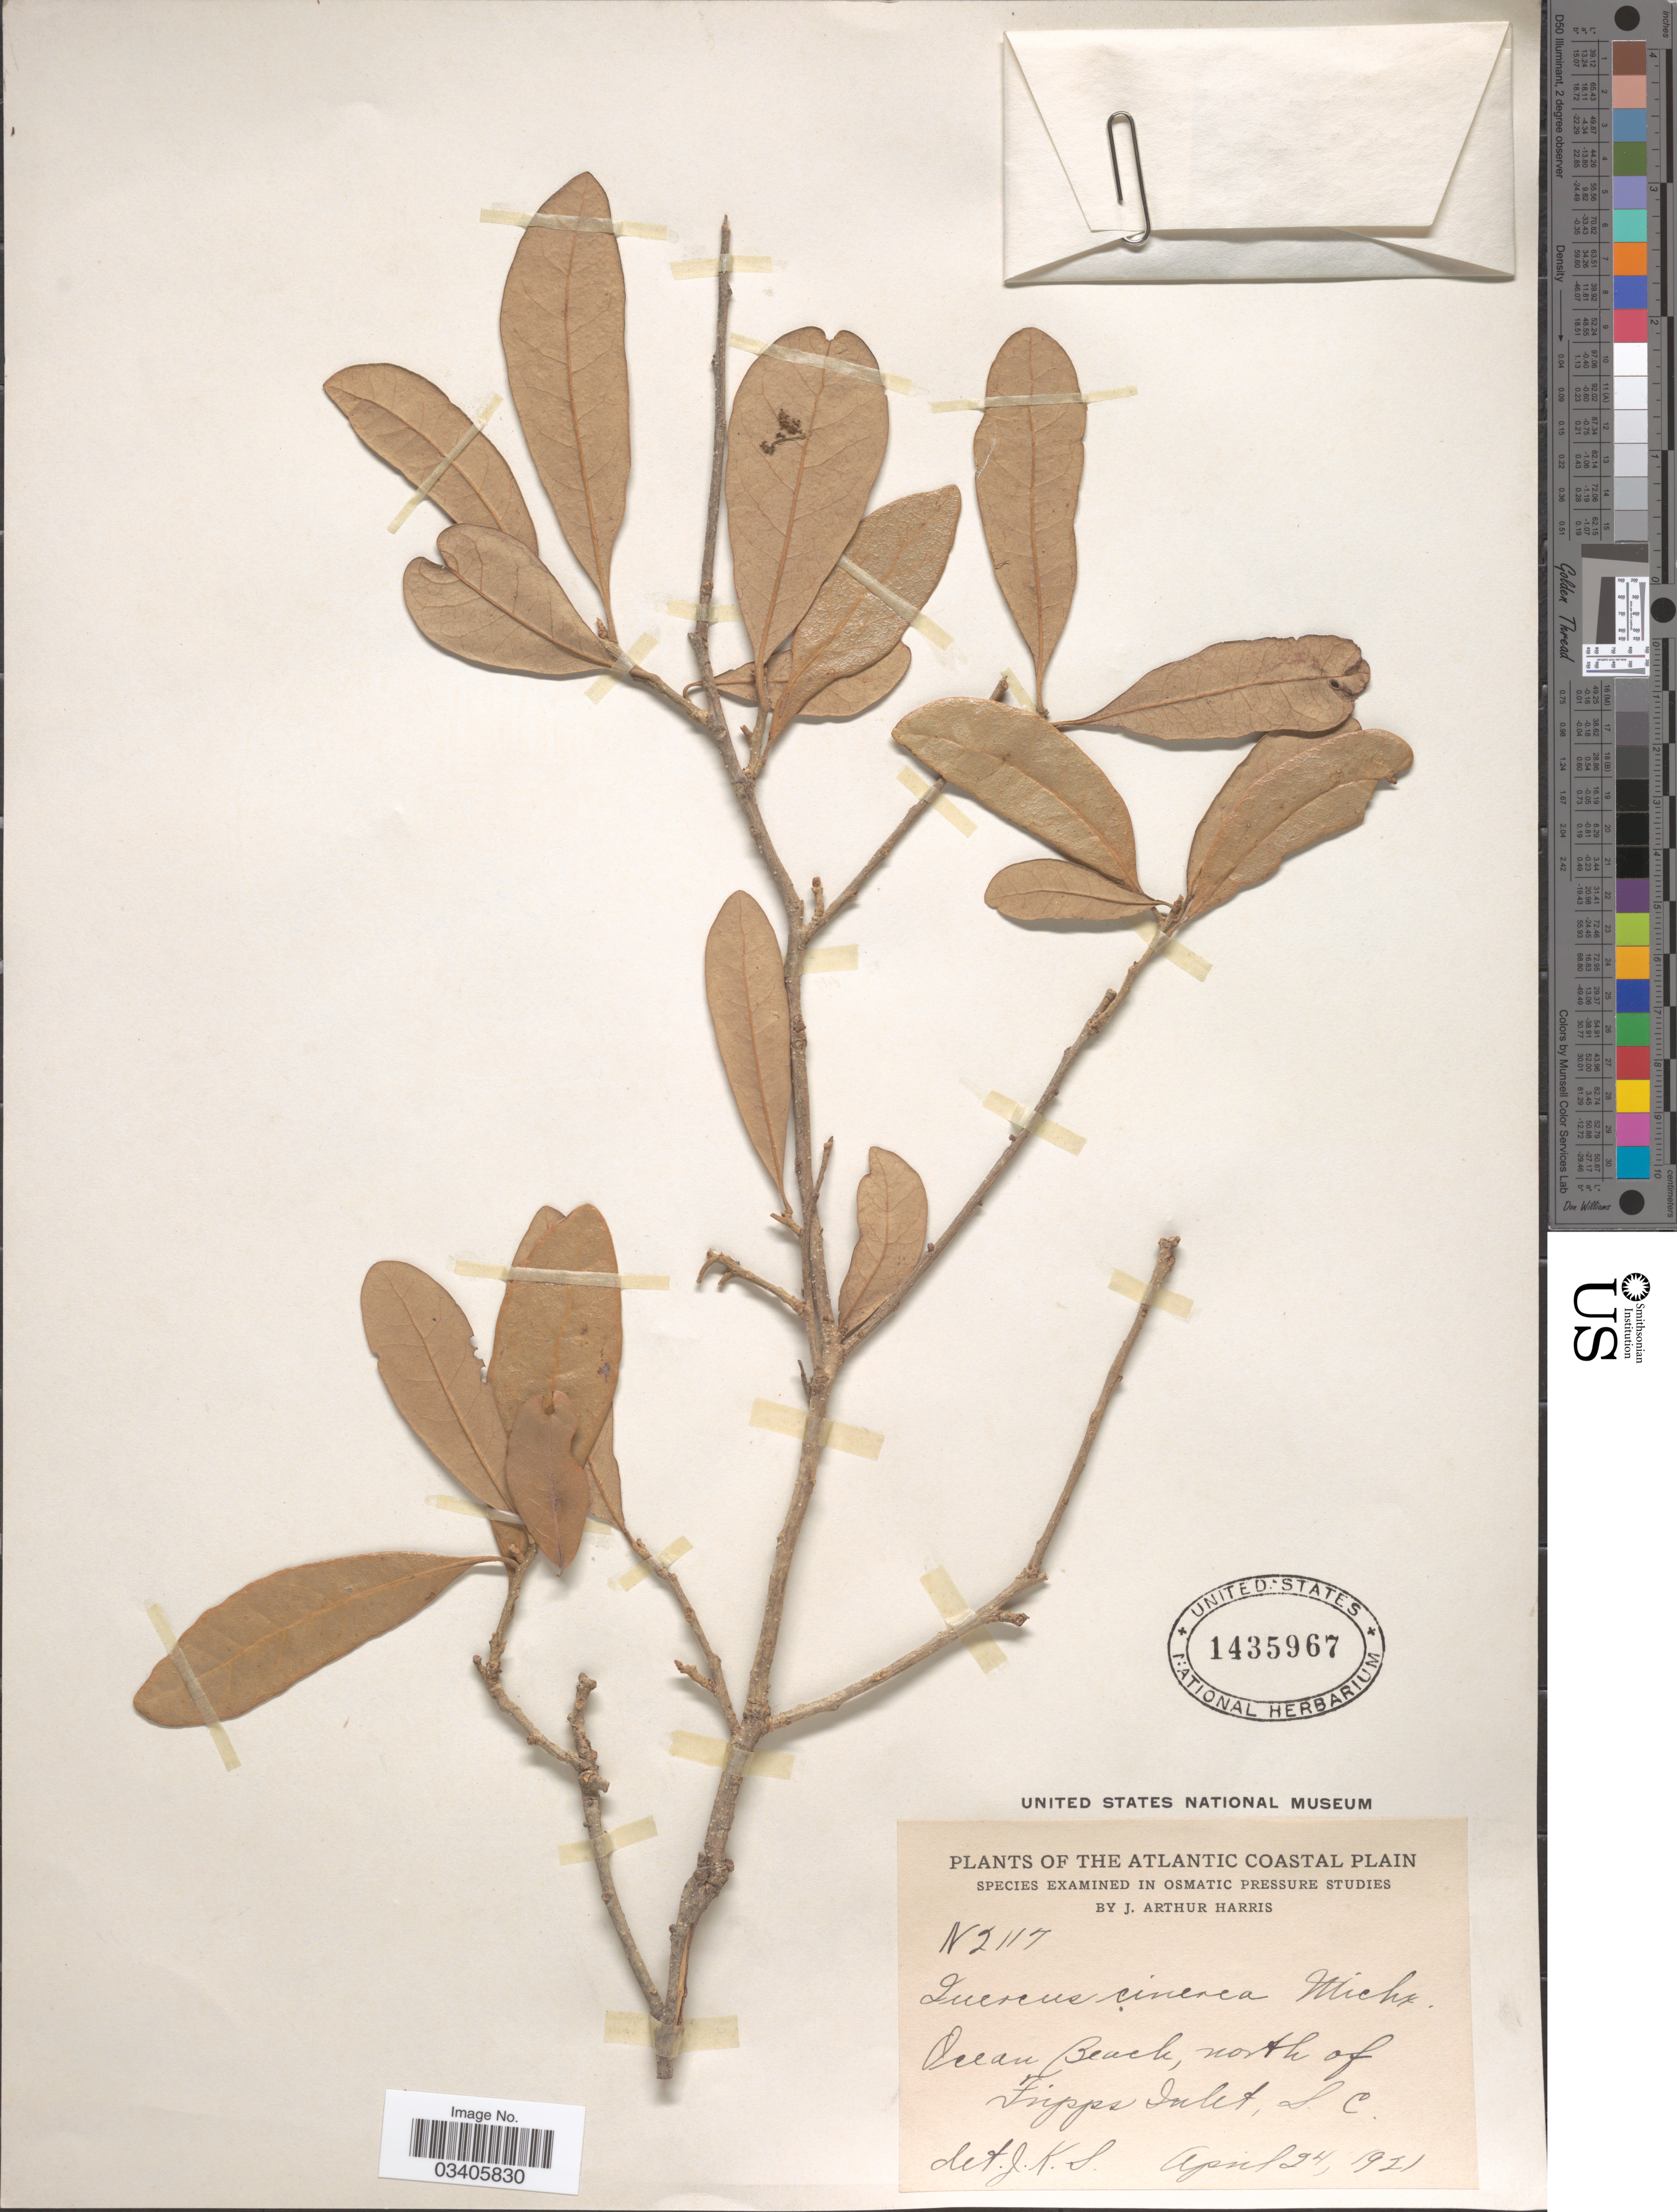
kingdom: Plantae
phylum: Tracheophyta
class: Magnoliopsida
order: Fagales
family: Fagaceae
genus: Quercus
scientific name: Quercus incana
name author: W. Bartram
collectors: J. A. Harris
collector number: N2117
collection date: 1921-04-24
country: United States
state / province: South Carolina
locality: The Atlantic Coastal Plain. Ocean Beach, north of Fripps Inlet.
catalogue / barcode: US 1435967